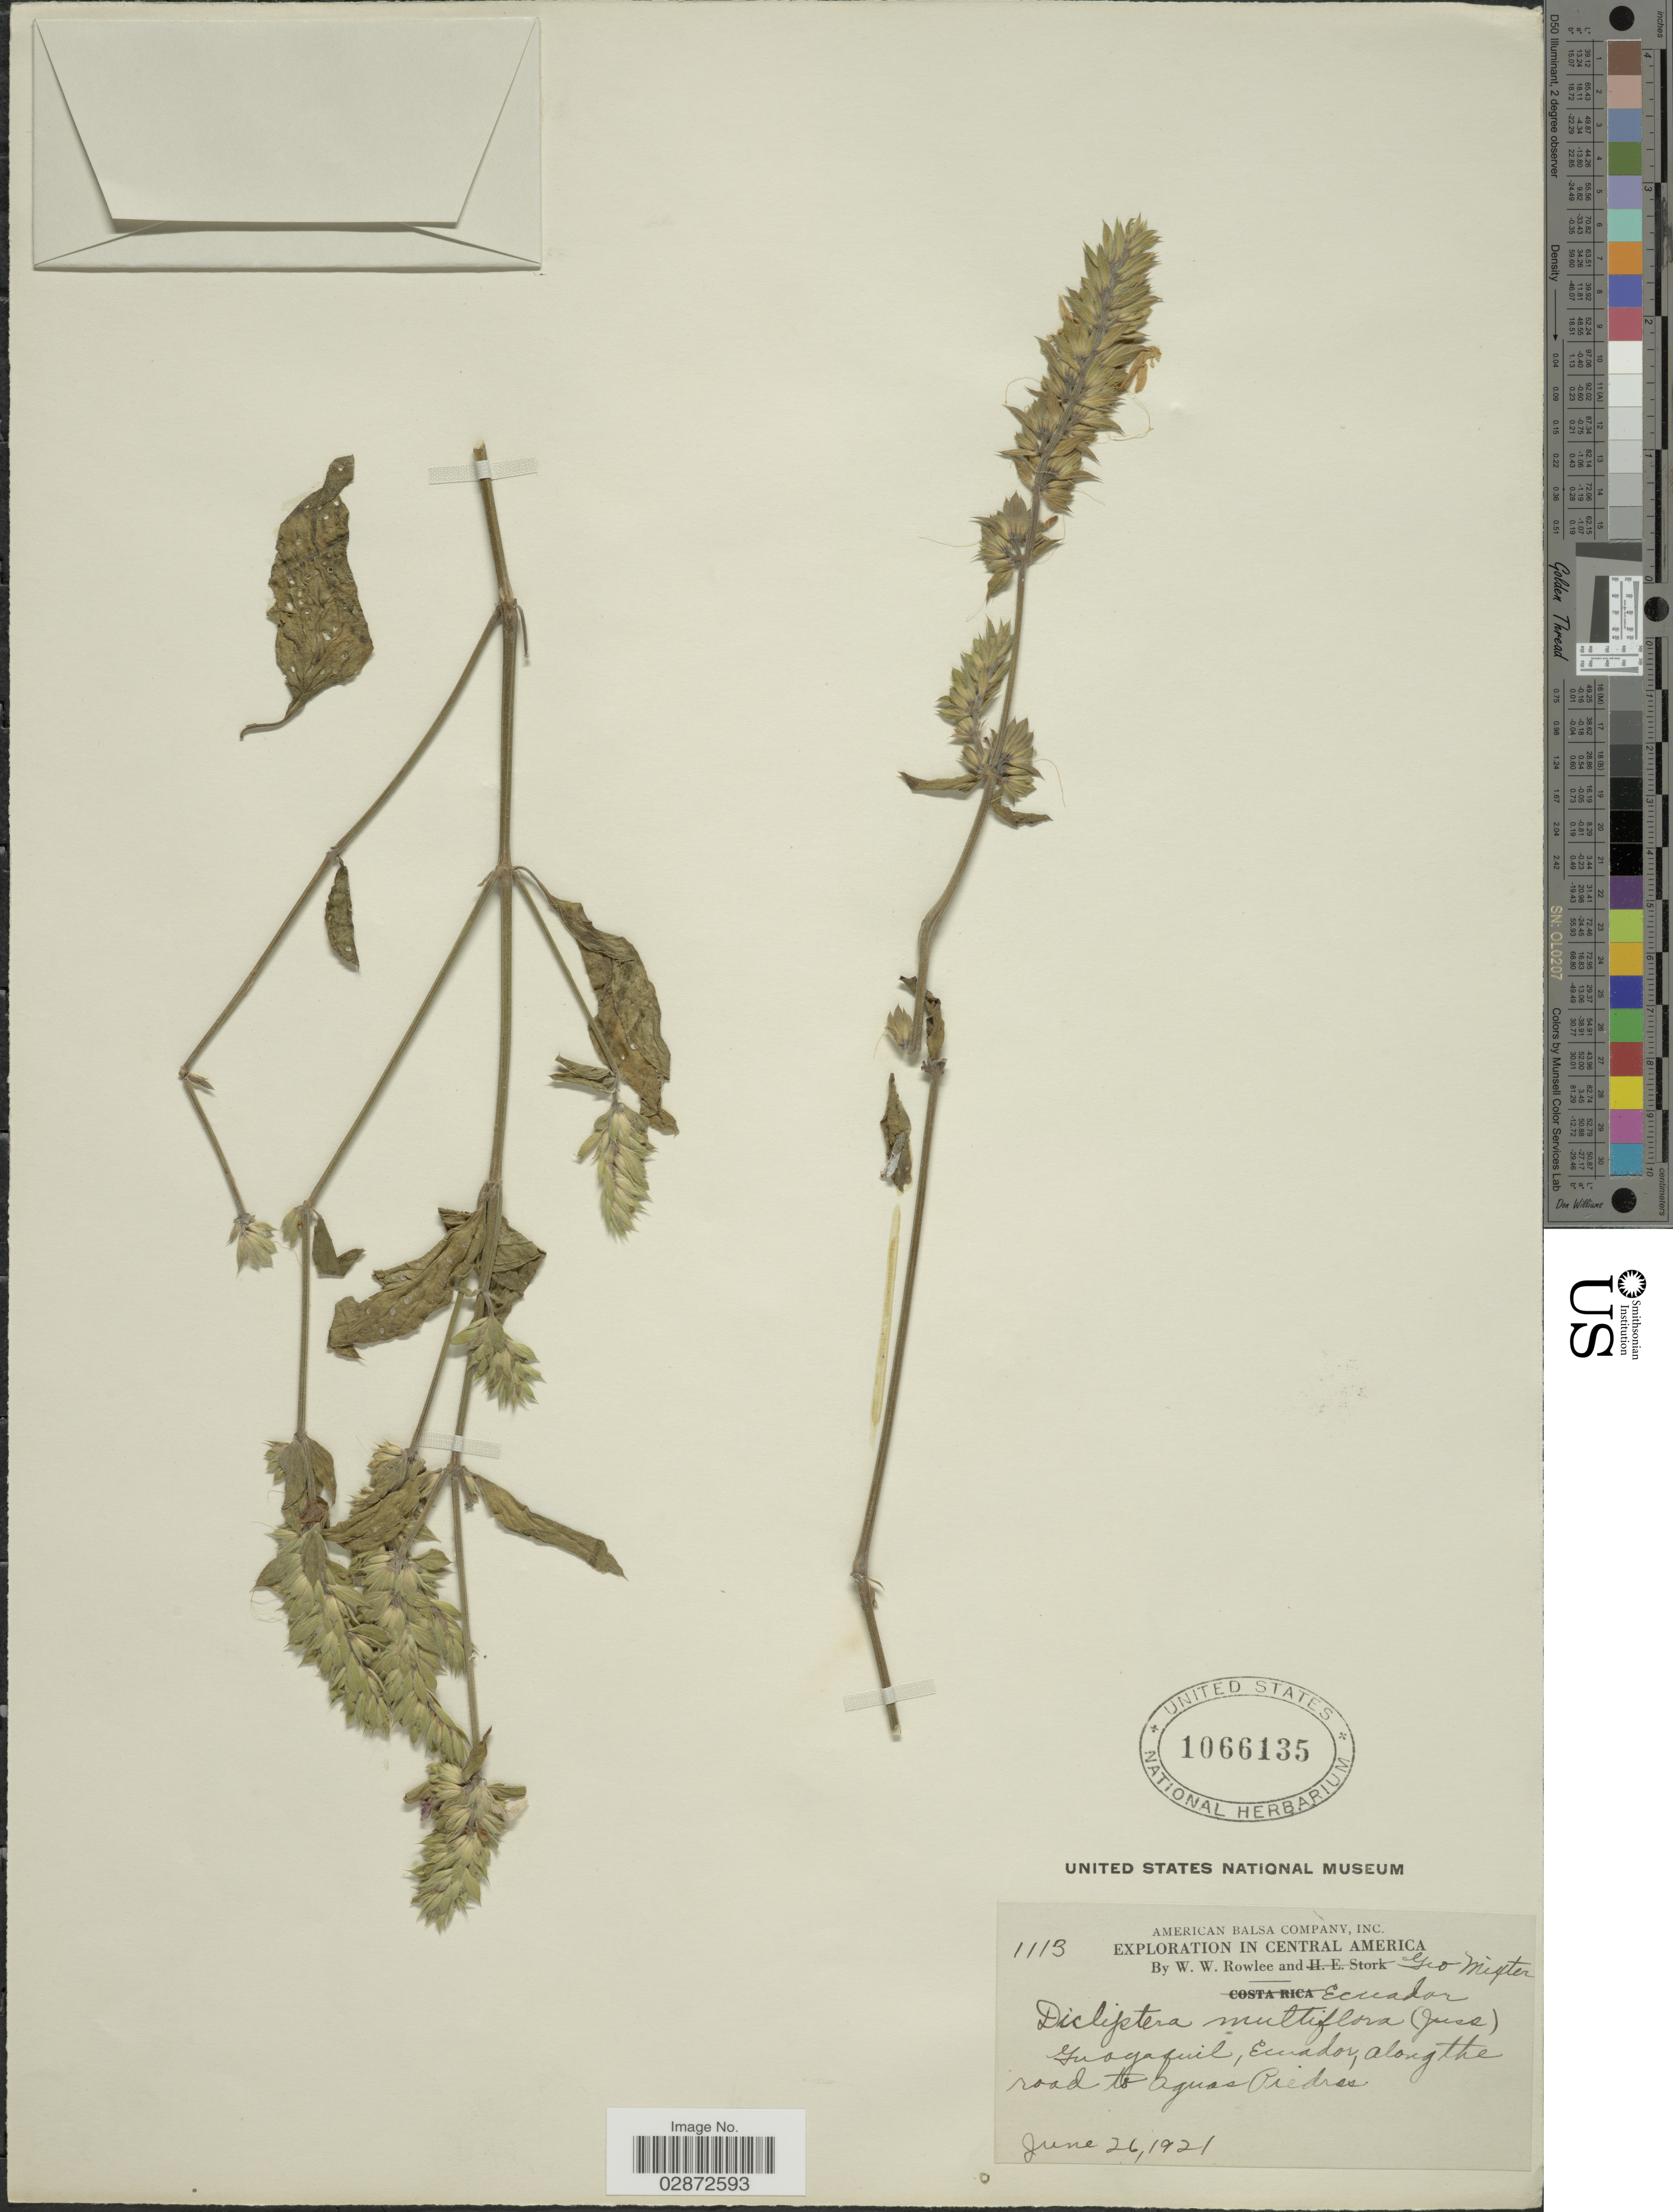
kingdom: Plantae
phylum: Tracheophyta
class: Magnoliopsida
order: Lamiales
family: Acanthaceae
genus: Dicliptera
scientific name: Dicliptera unguiculata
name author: Nees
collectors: W. W. Rowlee & G. Mixter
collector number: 1113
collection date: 1921-06-26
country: Ecuador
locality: Guayaquil, Ecuador, along the road to Aquas Piedras.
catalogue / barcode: US 1066135